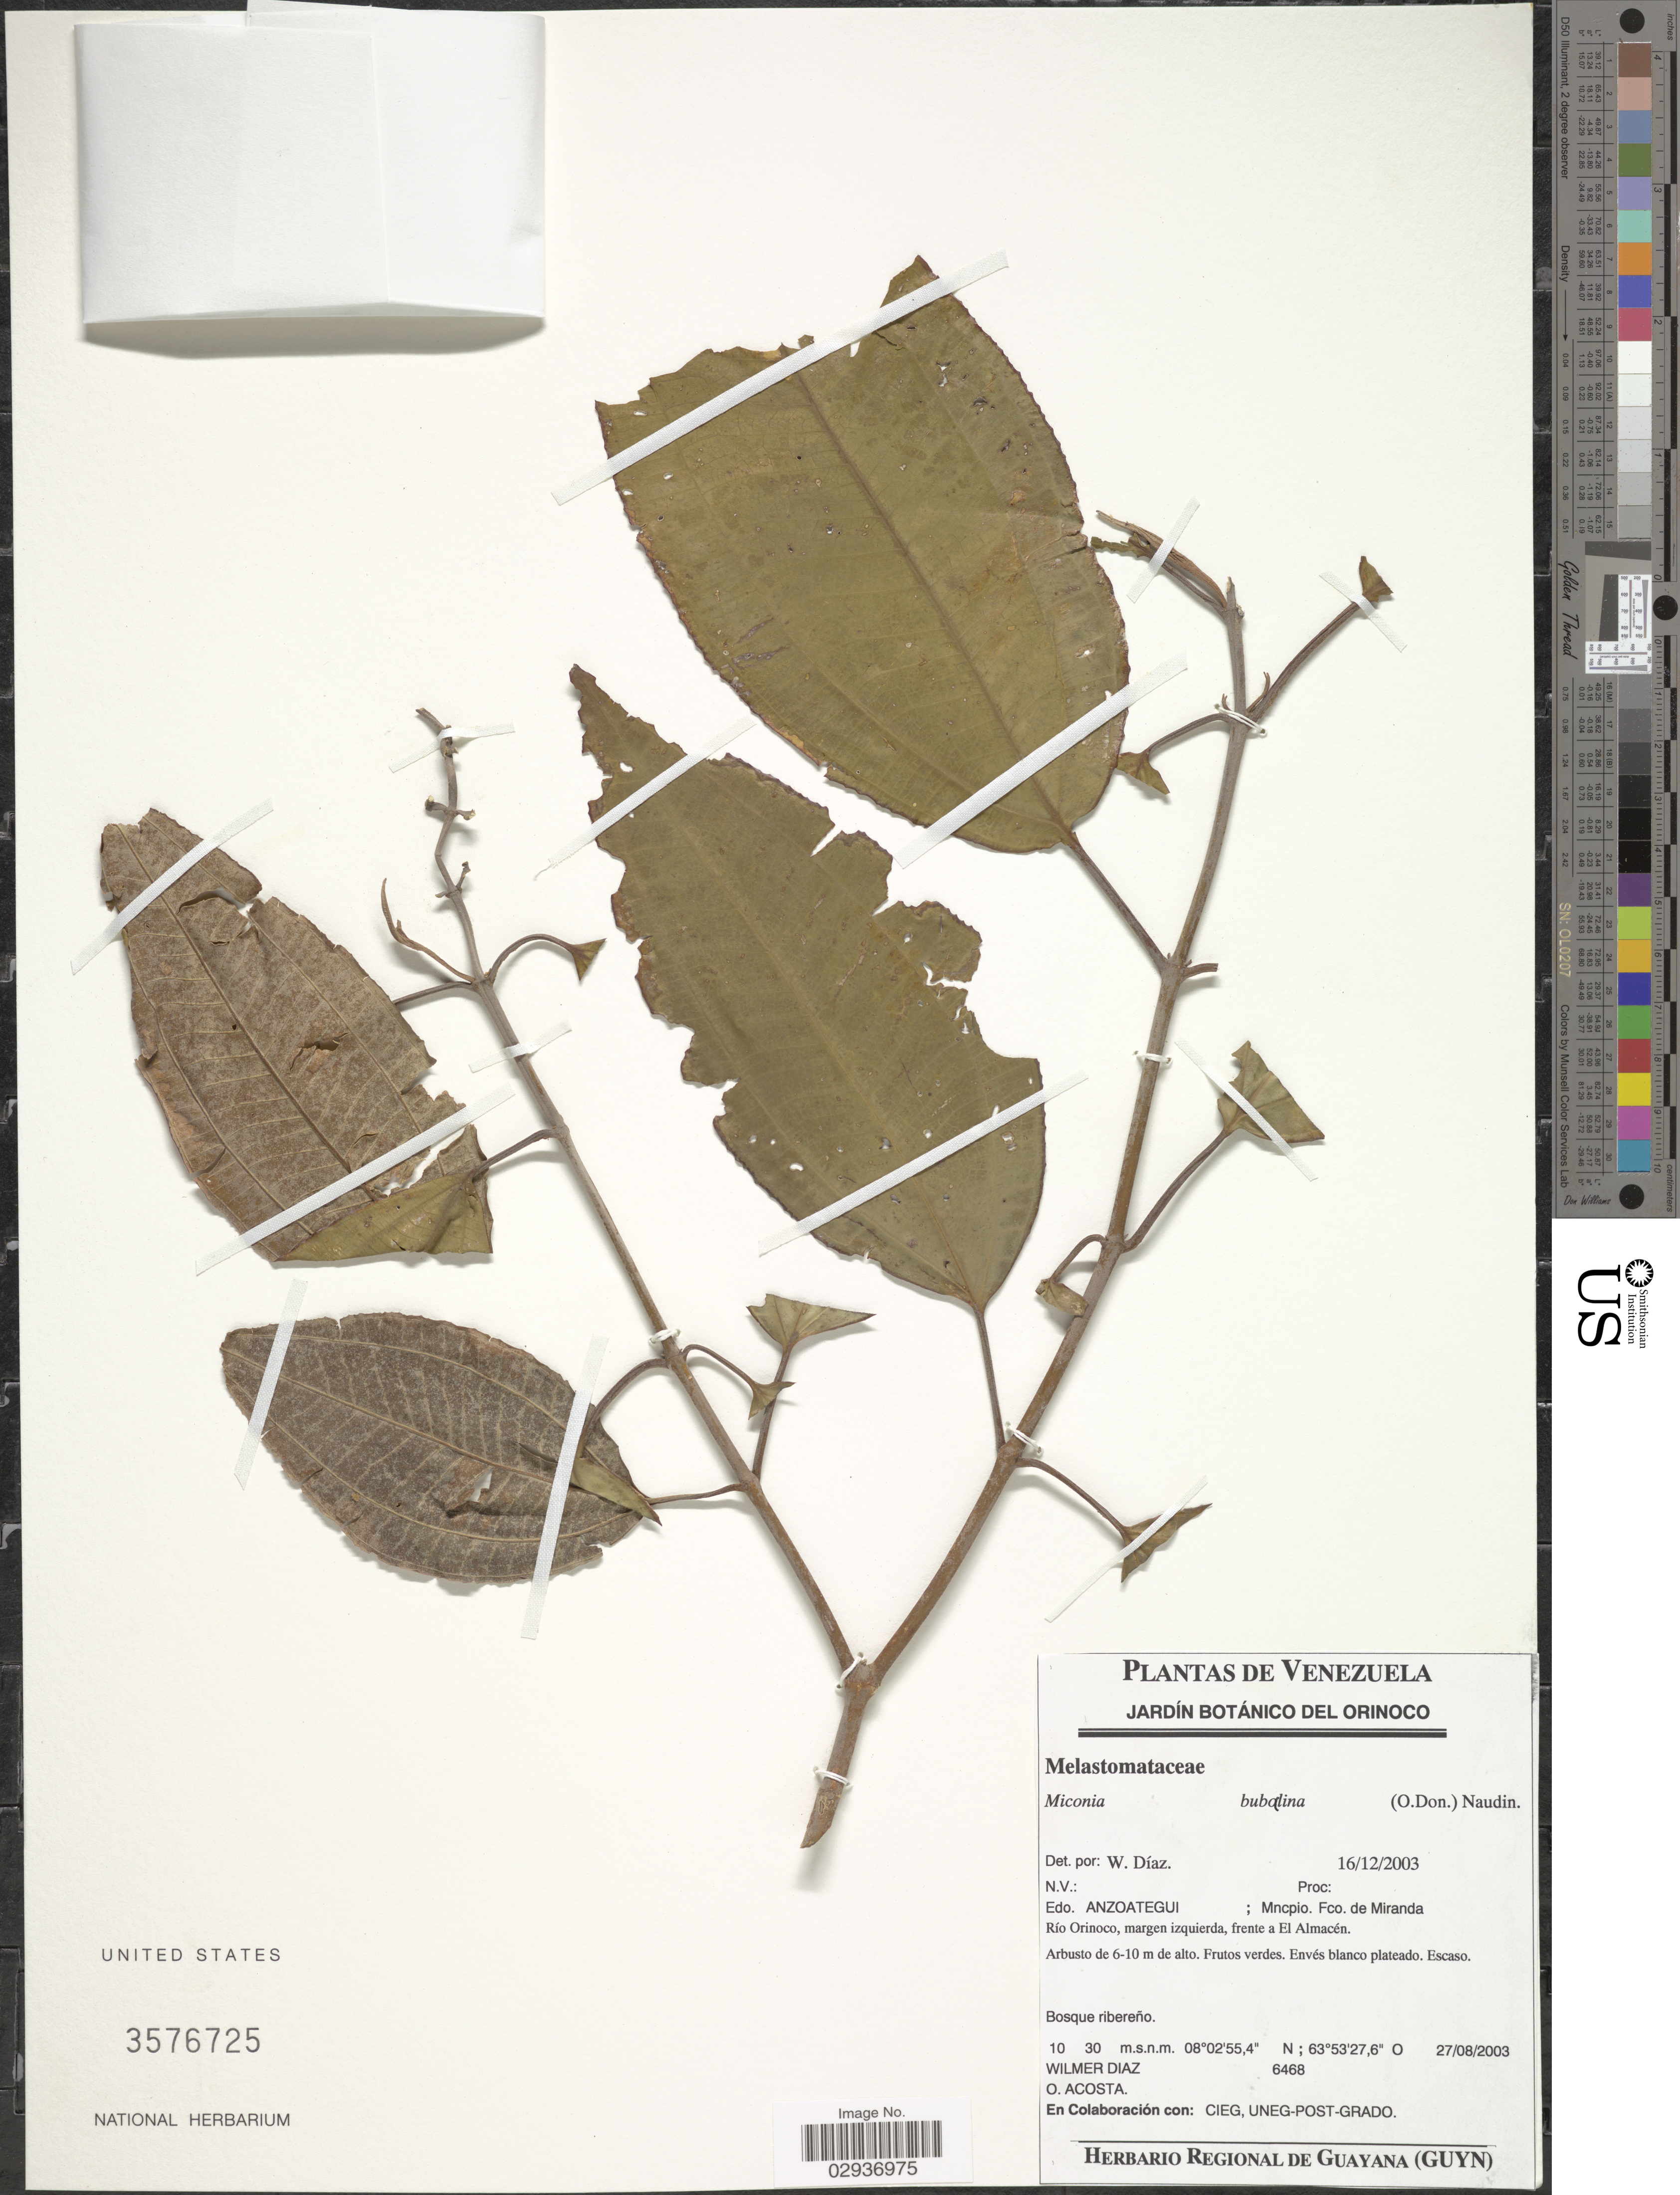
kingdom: Plantae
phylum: Tracheophyta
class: Magnoliopsida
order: Myrtales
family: Melastomataceae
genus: Miconia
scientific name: Miconia bubalina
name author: Naudin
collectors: W. Díaz P. & O. Acosta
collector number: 6468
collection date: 2003-08-27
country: Venezuela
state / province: Anzoategui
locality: Edo. Anzoategui; Mncpio. Fco. de Miranda. Río Orinoco, margen izquierda, frente a El Almacén.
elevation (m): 1030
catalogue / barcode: US 3576725